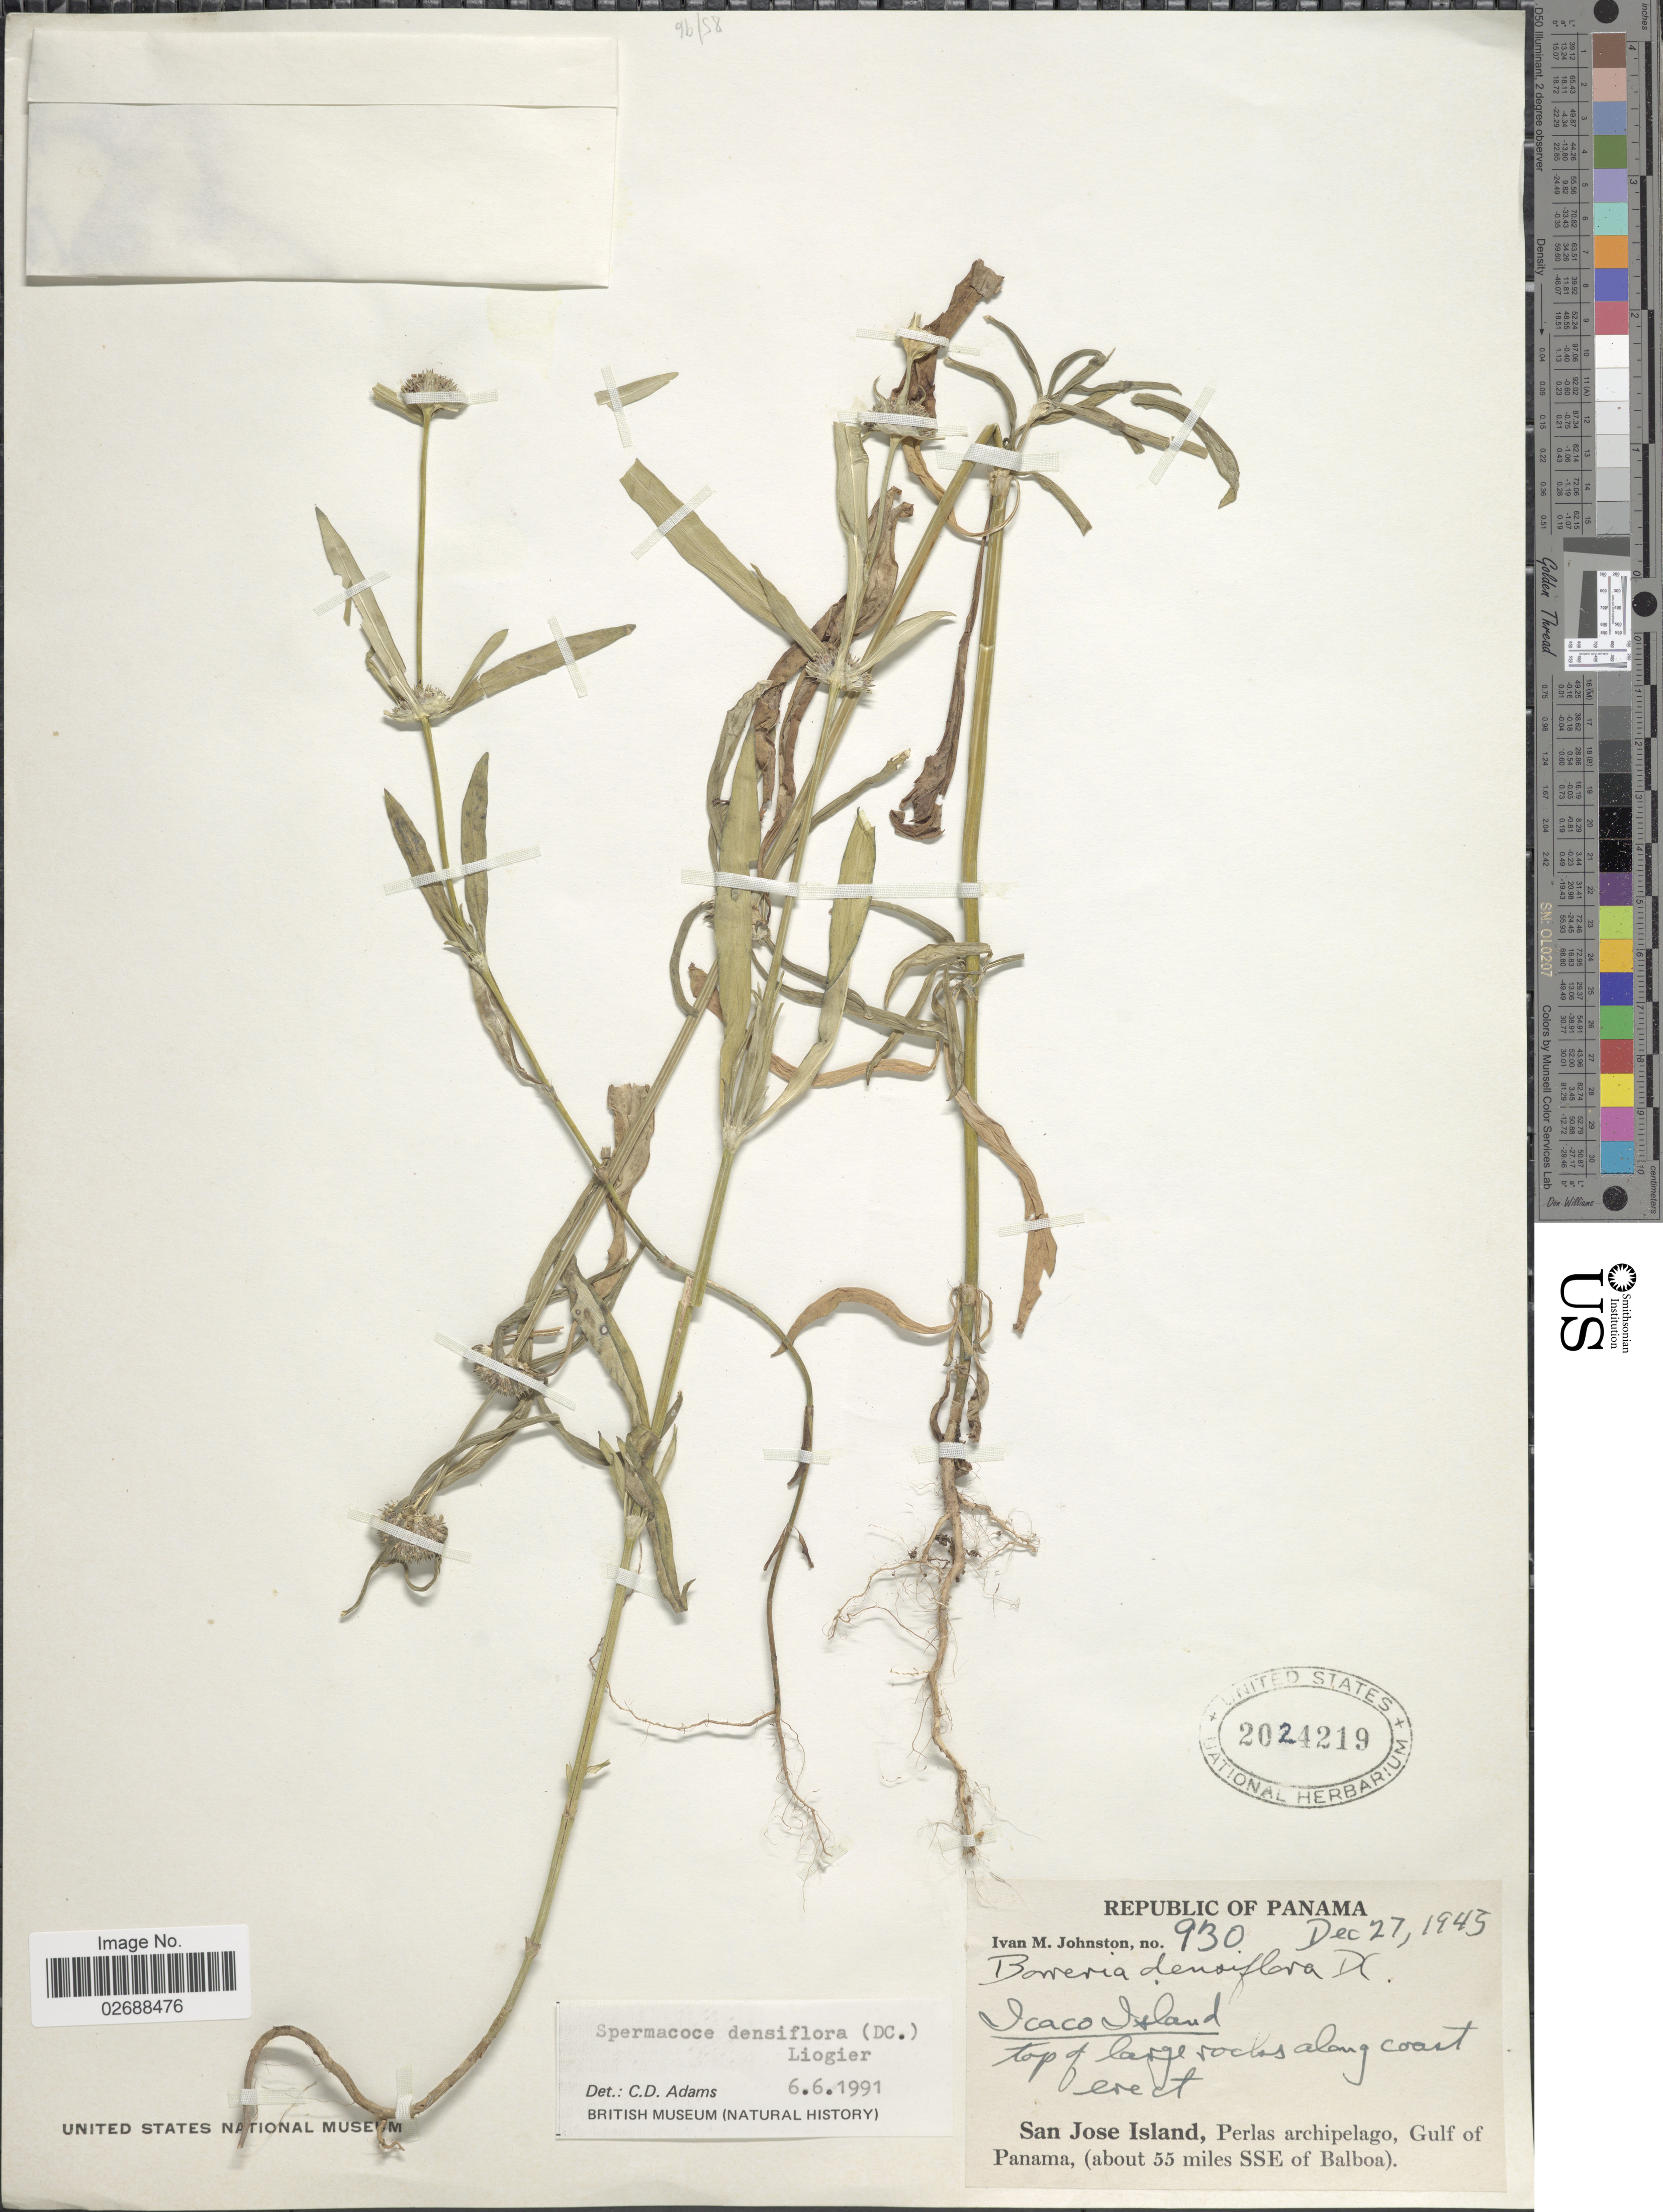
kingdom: Plantae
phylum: Tracheophyta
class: Magnoliopsida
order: Gentianales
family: Rubiaceae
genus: Spermacoce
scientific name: Spermacoce densiflora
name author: (DC.) Alain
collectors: I.M. Johnston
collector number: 930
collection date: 1945-12-27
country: Panama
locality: San Jose Island, Perlas Archipelago, Gulf of Panama (about 55 miles SSE of Balboa). Icaco Island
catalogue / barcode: US 2024219